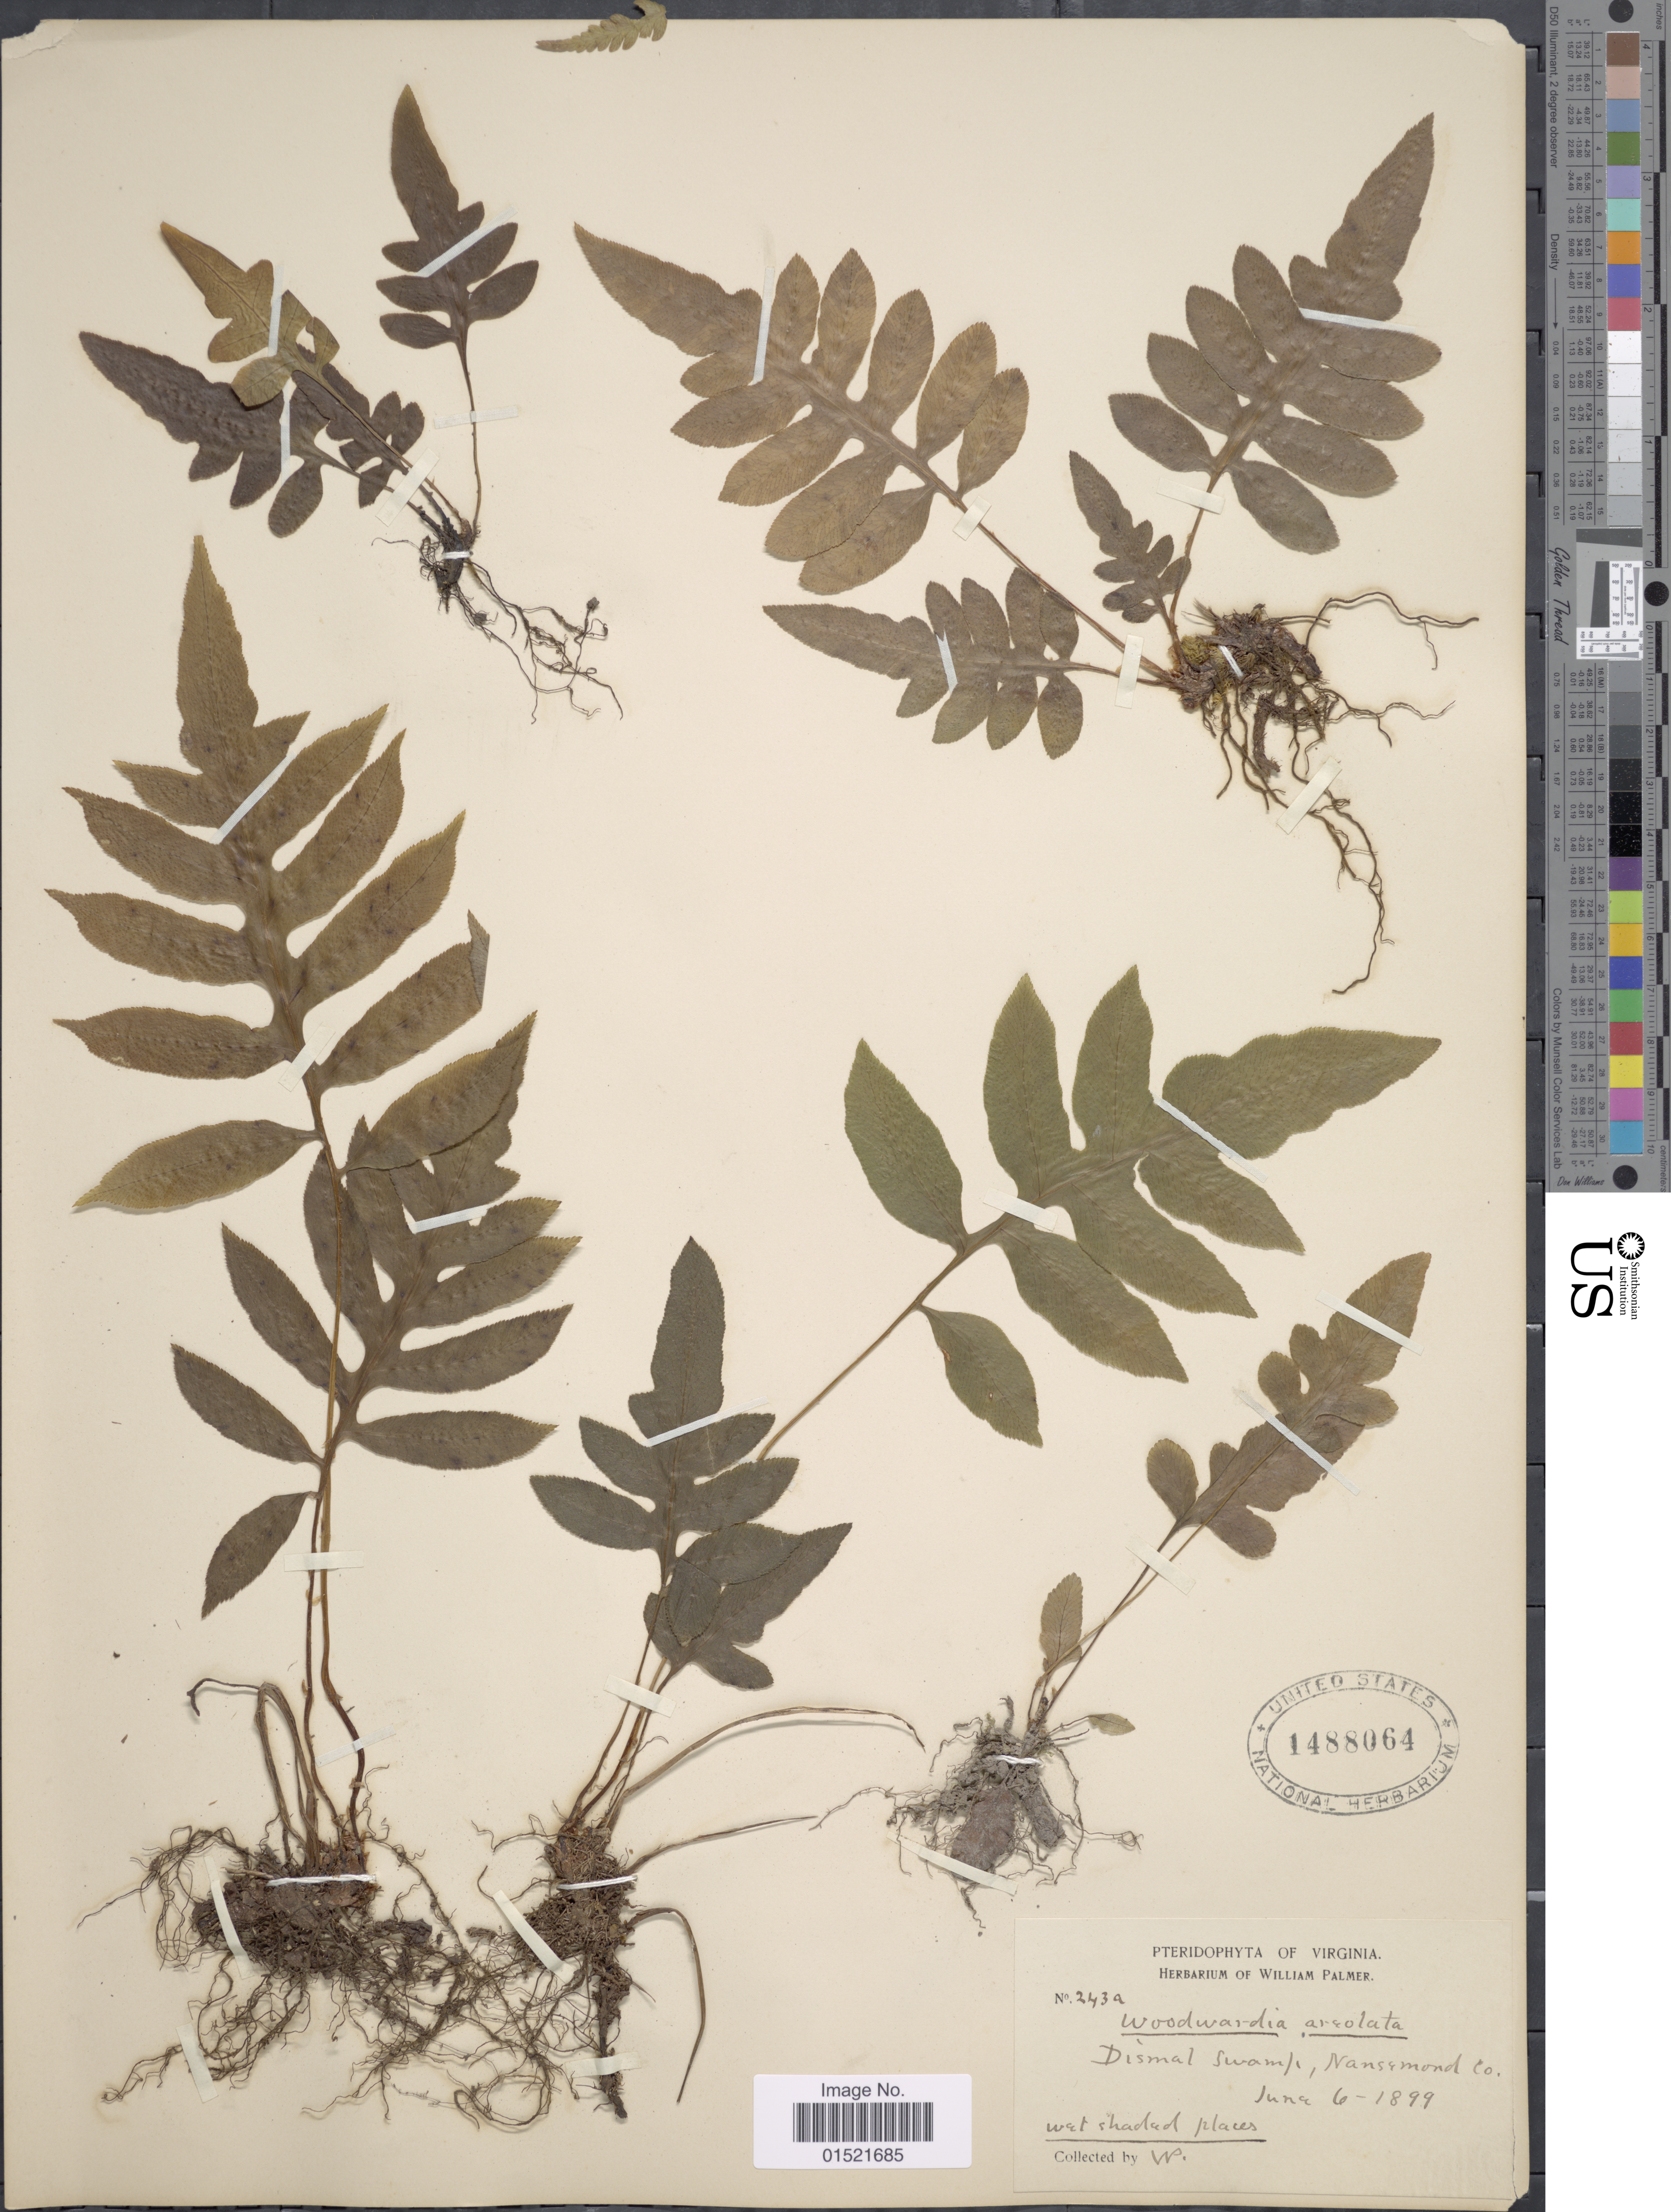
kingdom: Plantae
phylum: Tracheophyta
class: Polypodiopsida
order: Polypodiales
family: Blechnaceae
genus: Woodwardia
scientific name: Woodwardia areolata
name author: (L.) T. Moore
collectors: W. Palmer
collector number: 243a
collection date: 1899-06-06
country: United States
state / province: Virginia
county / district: City of Suffolk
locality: Dismal Swamp, Nansemond Co. (merged into City of Suffolk 1950's-70's)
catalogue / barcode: US 1488064